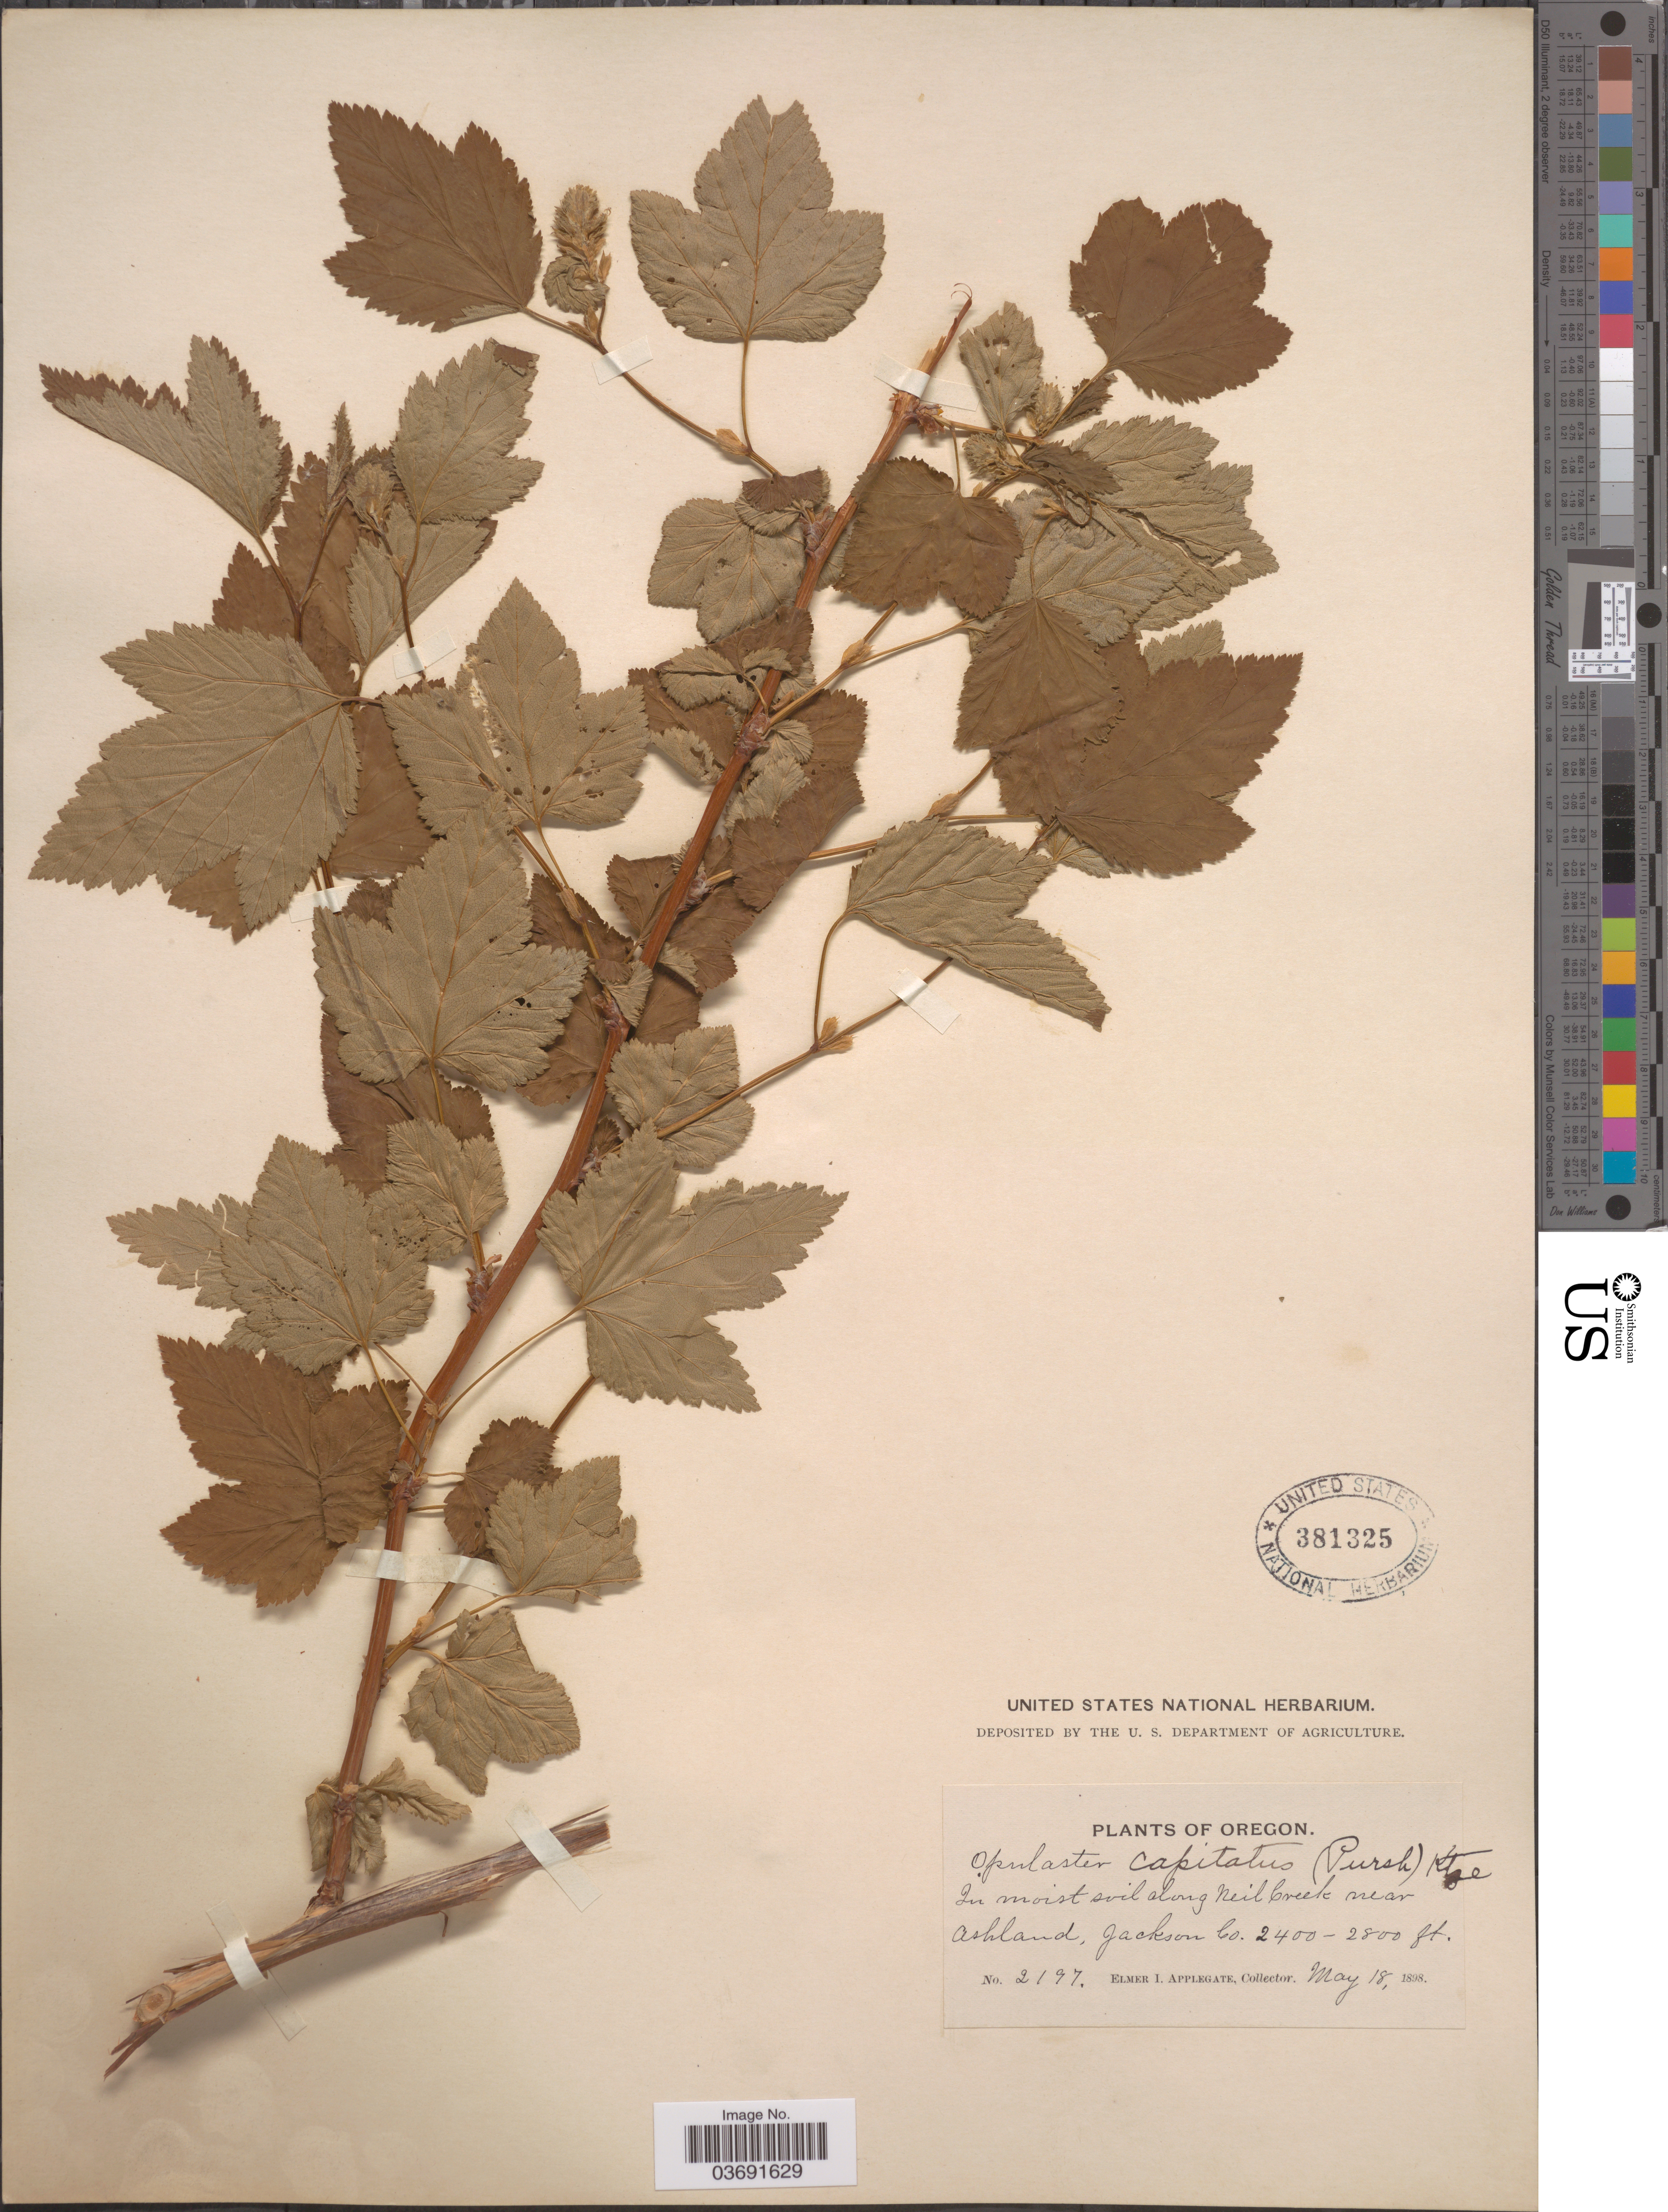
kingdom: Plantae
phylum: Tracheophyta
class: Magnoliopsida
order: Rosales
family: Rosaceae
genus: Physocarpus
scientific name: Physocarpus capitatus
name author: (Pursh) Kuntze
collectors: E. I. Applegate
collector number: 2197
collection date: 1898-05-18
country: United States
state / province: Oregon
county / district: Jackson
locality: Along Neil Creek. Near Ashland, Jackson Co.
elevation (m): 732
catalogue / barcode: US 381325